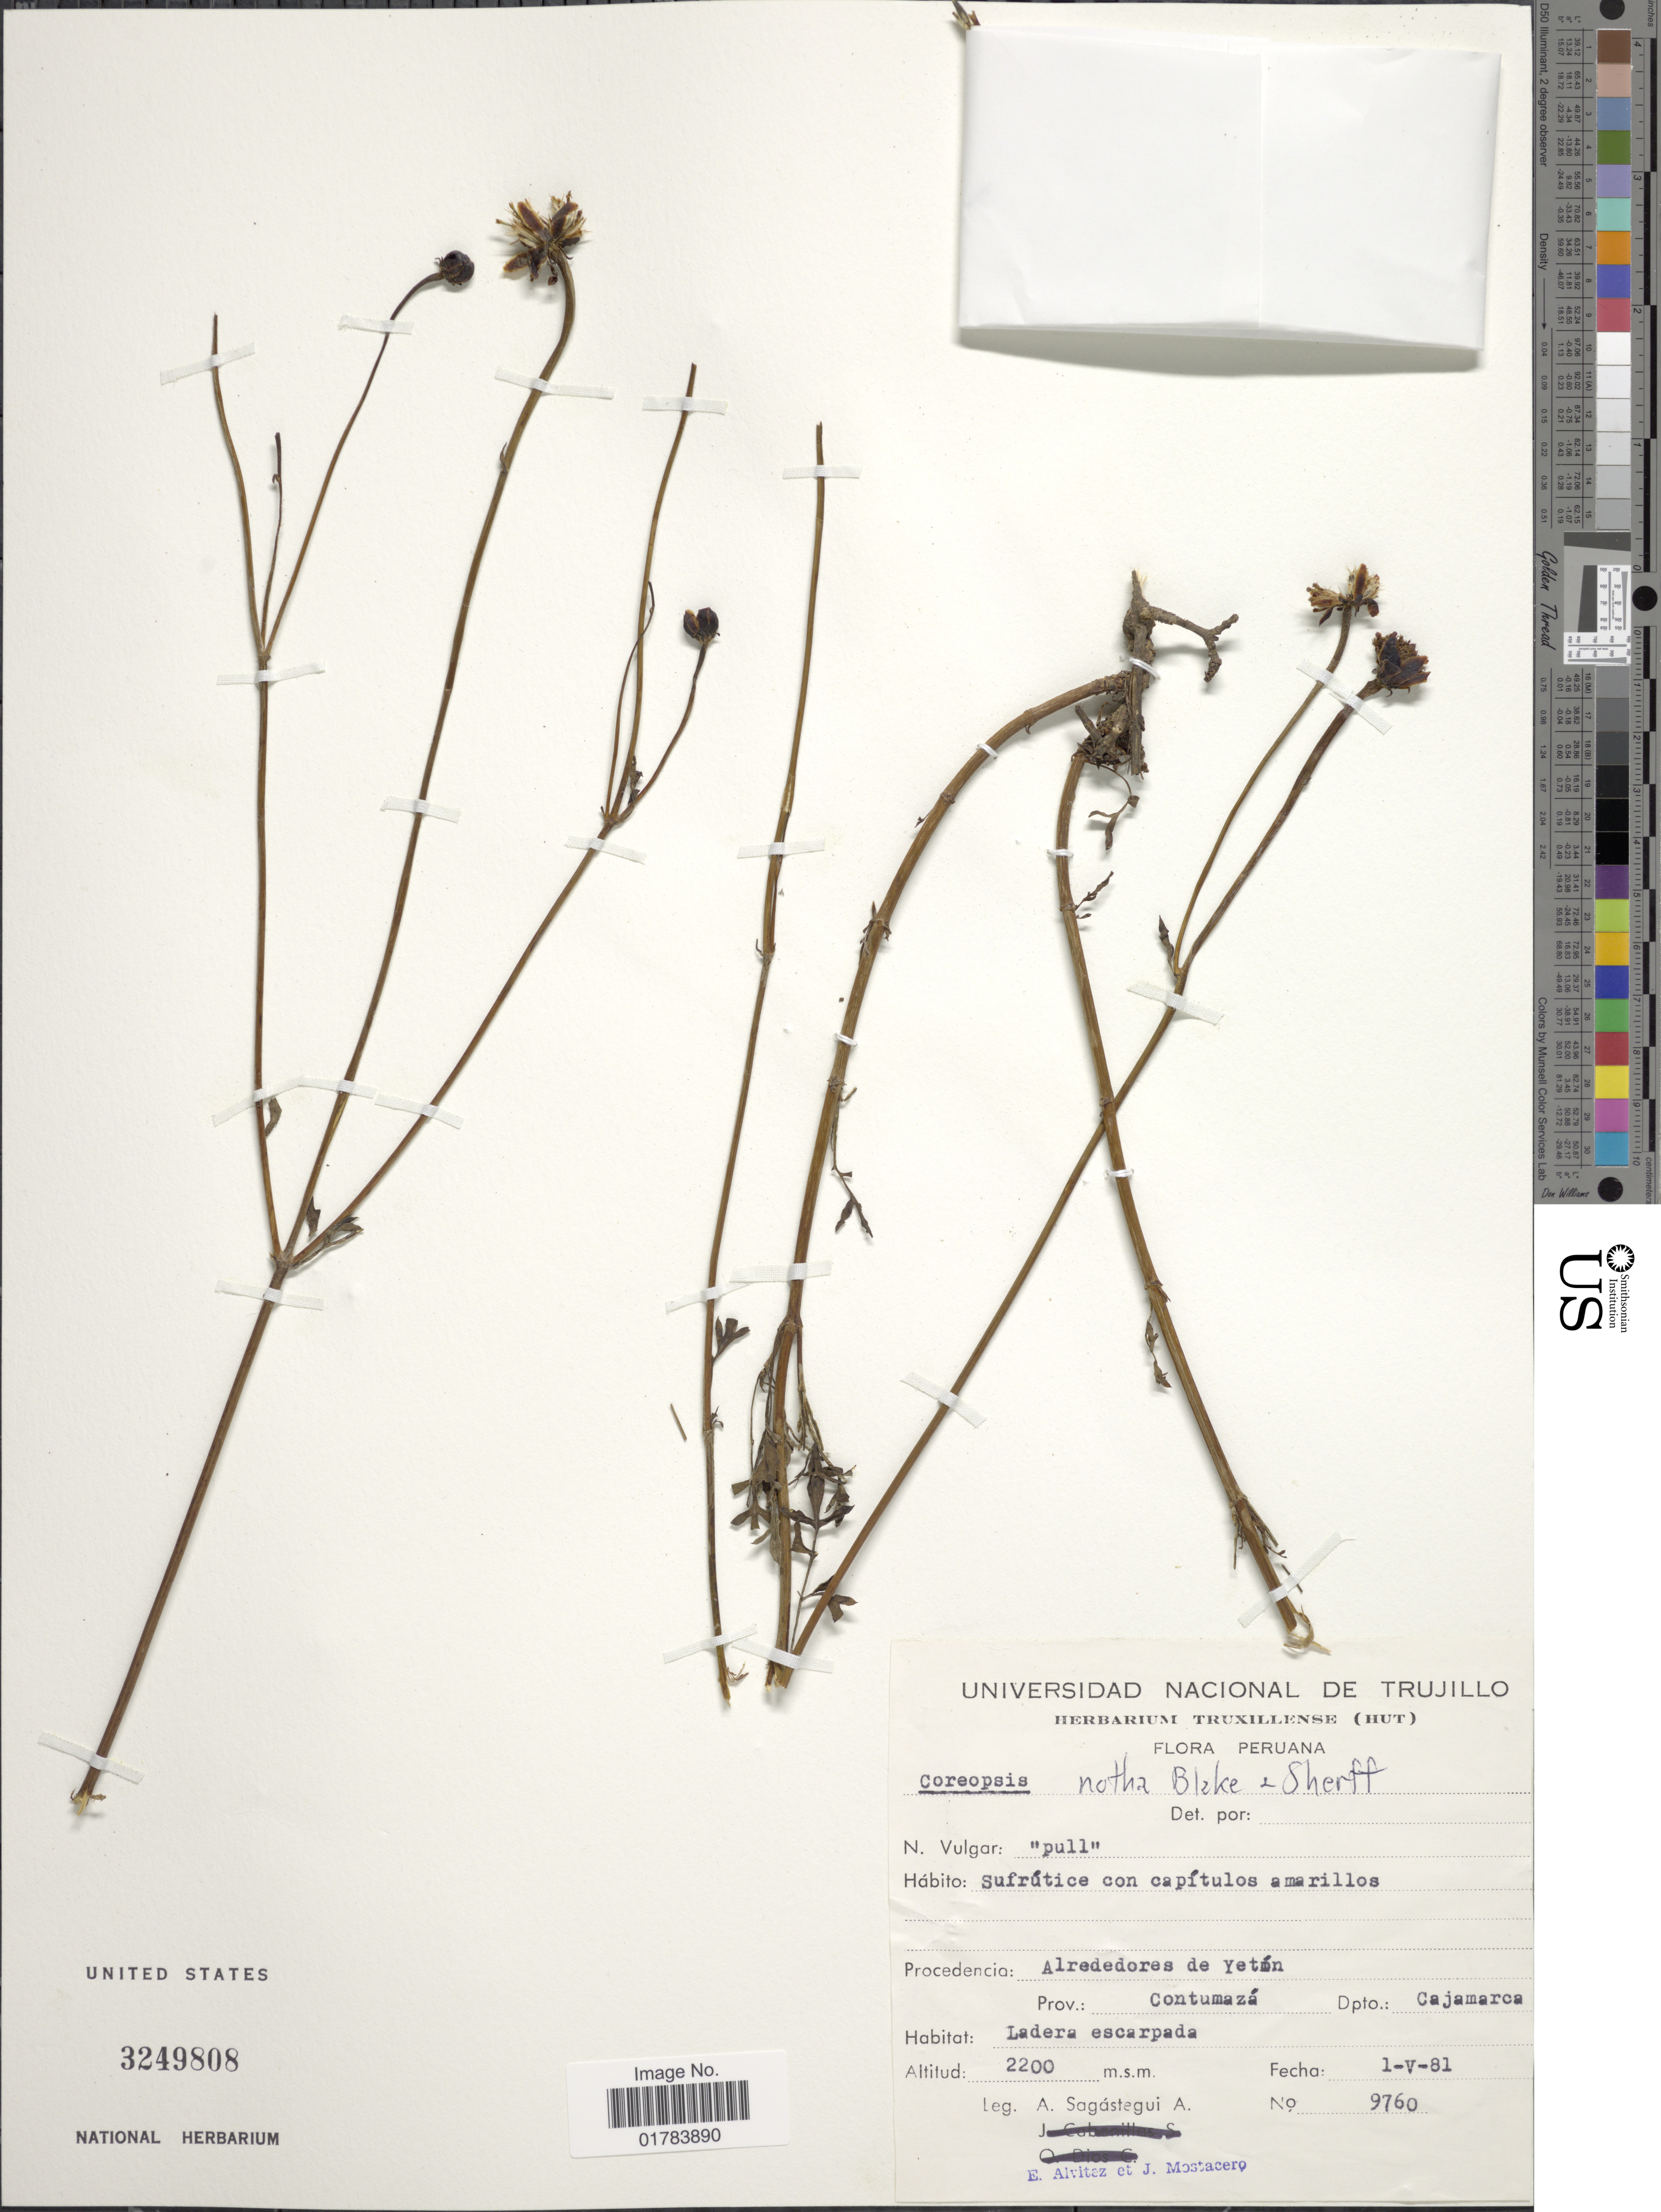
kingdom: Plantae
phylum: Tracheophyta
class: Magnoliopsida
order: Asterales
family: Asteraceae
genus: Coreopsis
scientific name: Coreopsis notha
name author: S.F. Blake & Sherff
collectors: A. Sagástegui A., E. Alvitez I. & J. Mostacero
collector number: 9760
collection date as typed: Transcribed d/m/y: 1/5/81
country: Peru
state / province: Cajamarca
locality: Procedencia: Alrededores de Yeton, Prov. Contumaza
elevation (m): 2200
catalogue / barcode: US 3249808